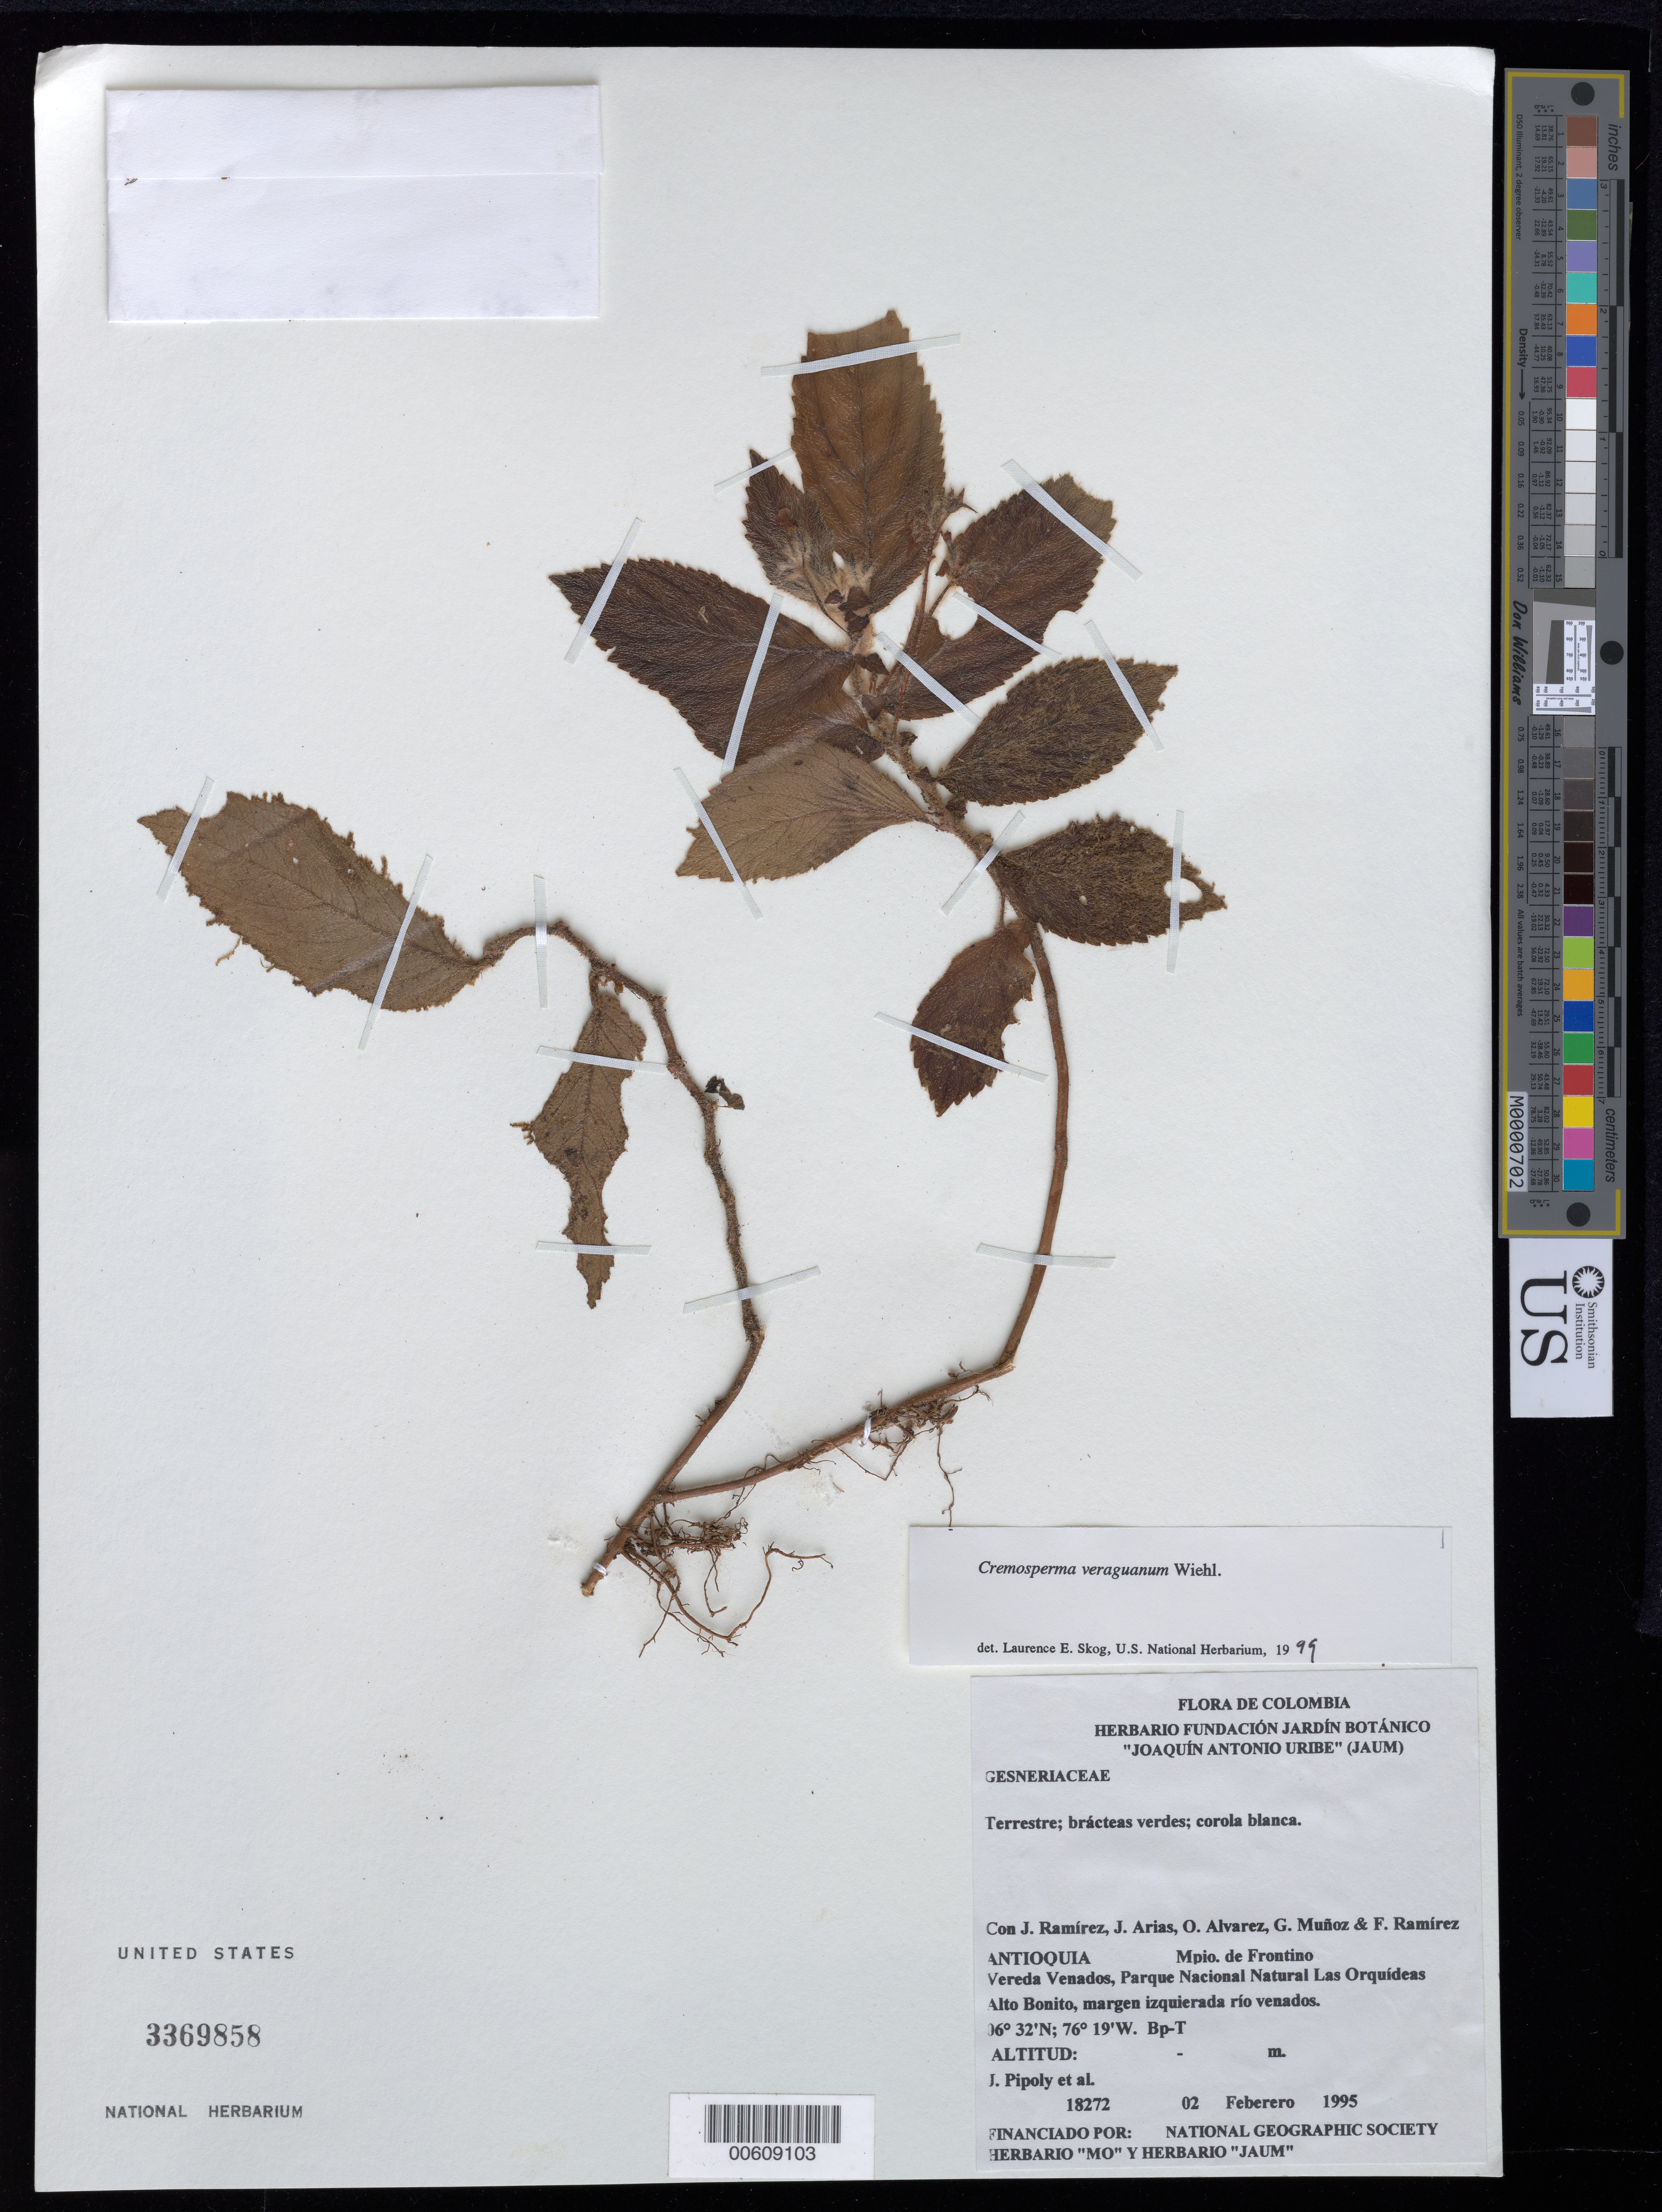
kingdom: Plantae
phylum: Tracheophyta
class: Magnoliopsida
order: Lamiales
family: Gesneriaceae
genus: Cremosperma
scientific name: Cremosperma veraguanum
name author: Wiehler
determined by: Skog, Laurence E.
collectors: J. J. Pipoly, J. Ramírez, J. Arias, O. Alverez, G. Muñoz & F. Ramirez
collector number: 18272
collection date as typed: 02 Feb 1995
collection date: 1995-02-02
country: Colombia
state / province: Antioquia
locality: Mpio. de Frontino; Vereda Venados, Parque Nacional Natural Las Orquídeas, Alto Bonito, margen izq. río Venados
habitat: Bp-T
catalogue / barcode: US 3369858